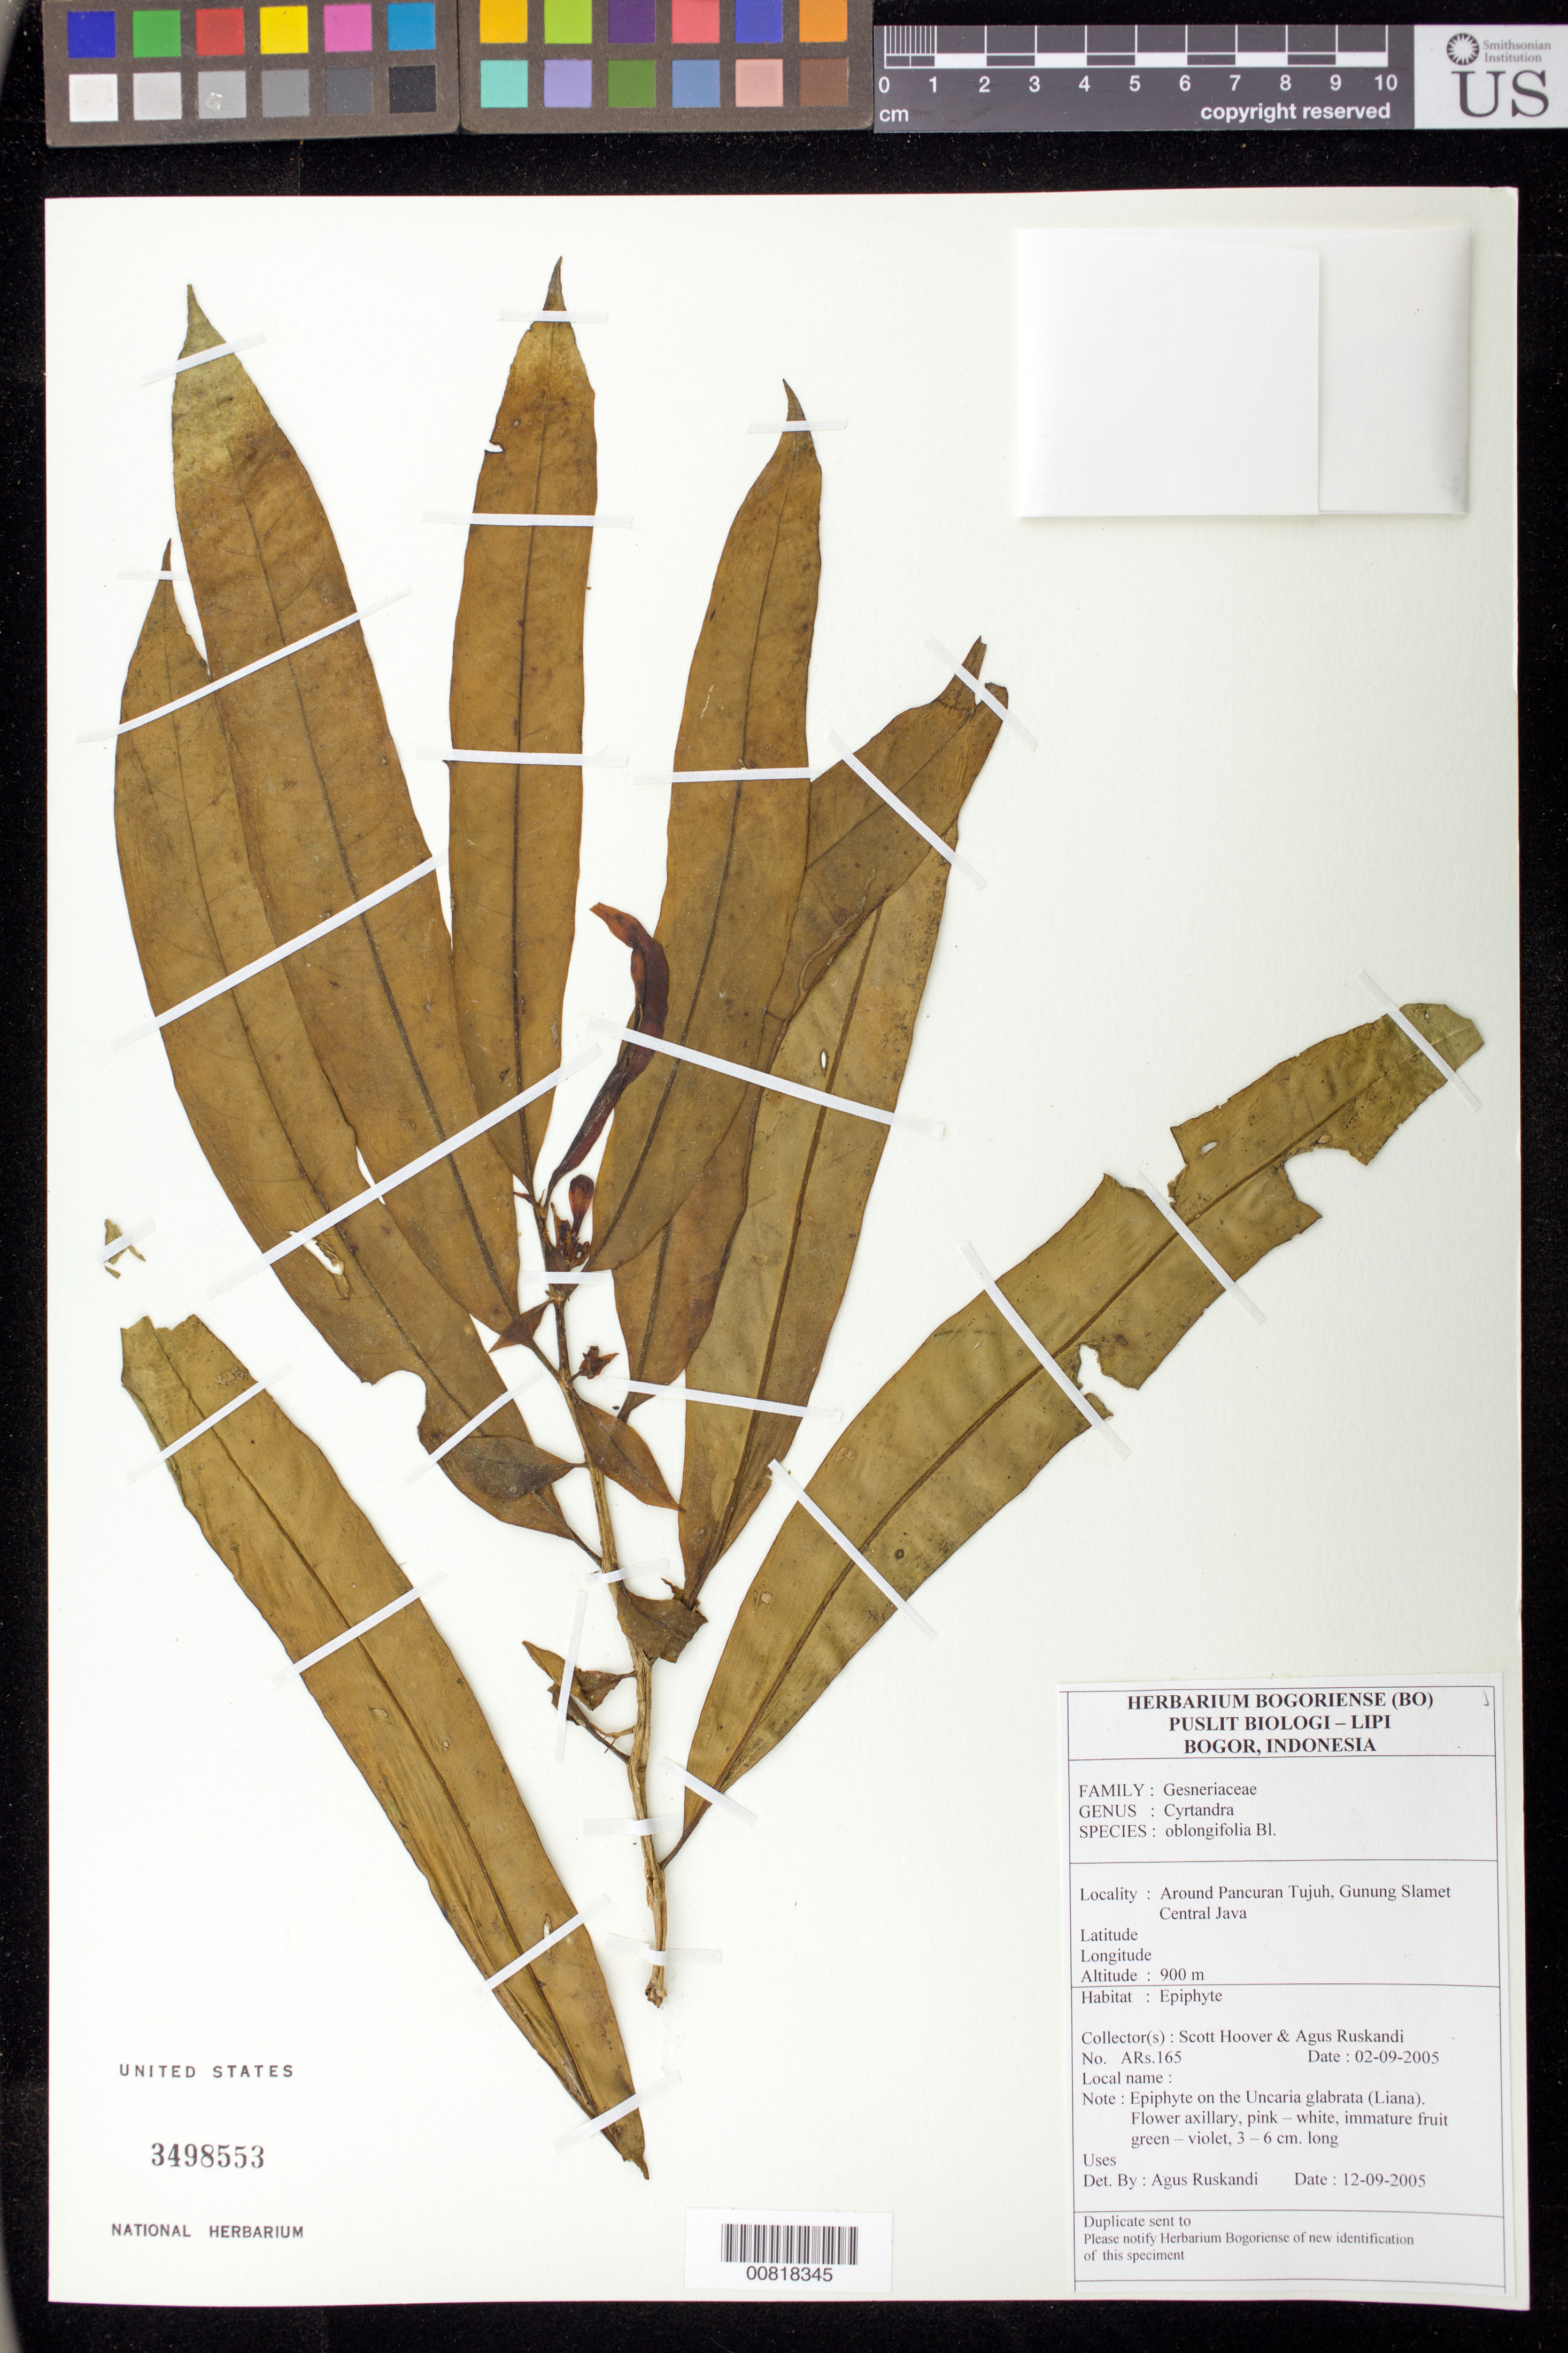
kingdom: Plantae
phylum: Tracheophyta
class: Magnoliopsida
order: Lamiales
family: Gesneriaceae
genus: Cyrtandra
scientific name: Cyrtandra oblongifolia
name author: (Blume) Benth. & Hook. ex C.B. Clarke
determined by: Ruskandi, A.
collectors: S. Hoover & A. Ruskandi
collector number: ARs 165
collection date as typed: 02 Sep 2005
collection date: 2005-09-02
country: Indonesia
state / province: Java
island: Java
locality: Around Pancuran Tujuh, Gunung Slamet, Central Java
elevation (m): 900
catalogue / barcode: US 3498553